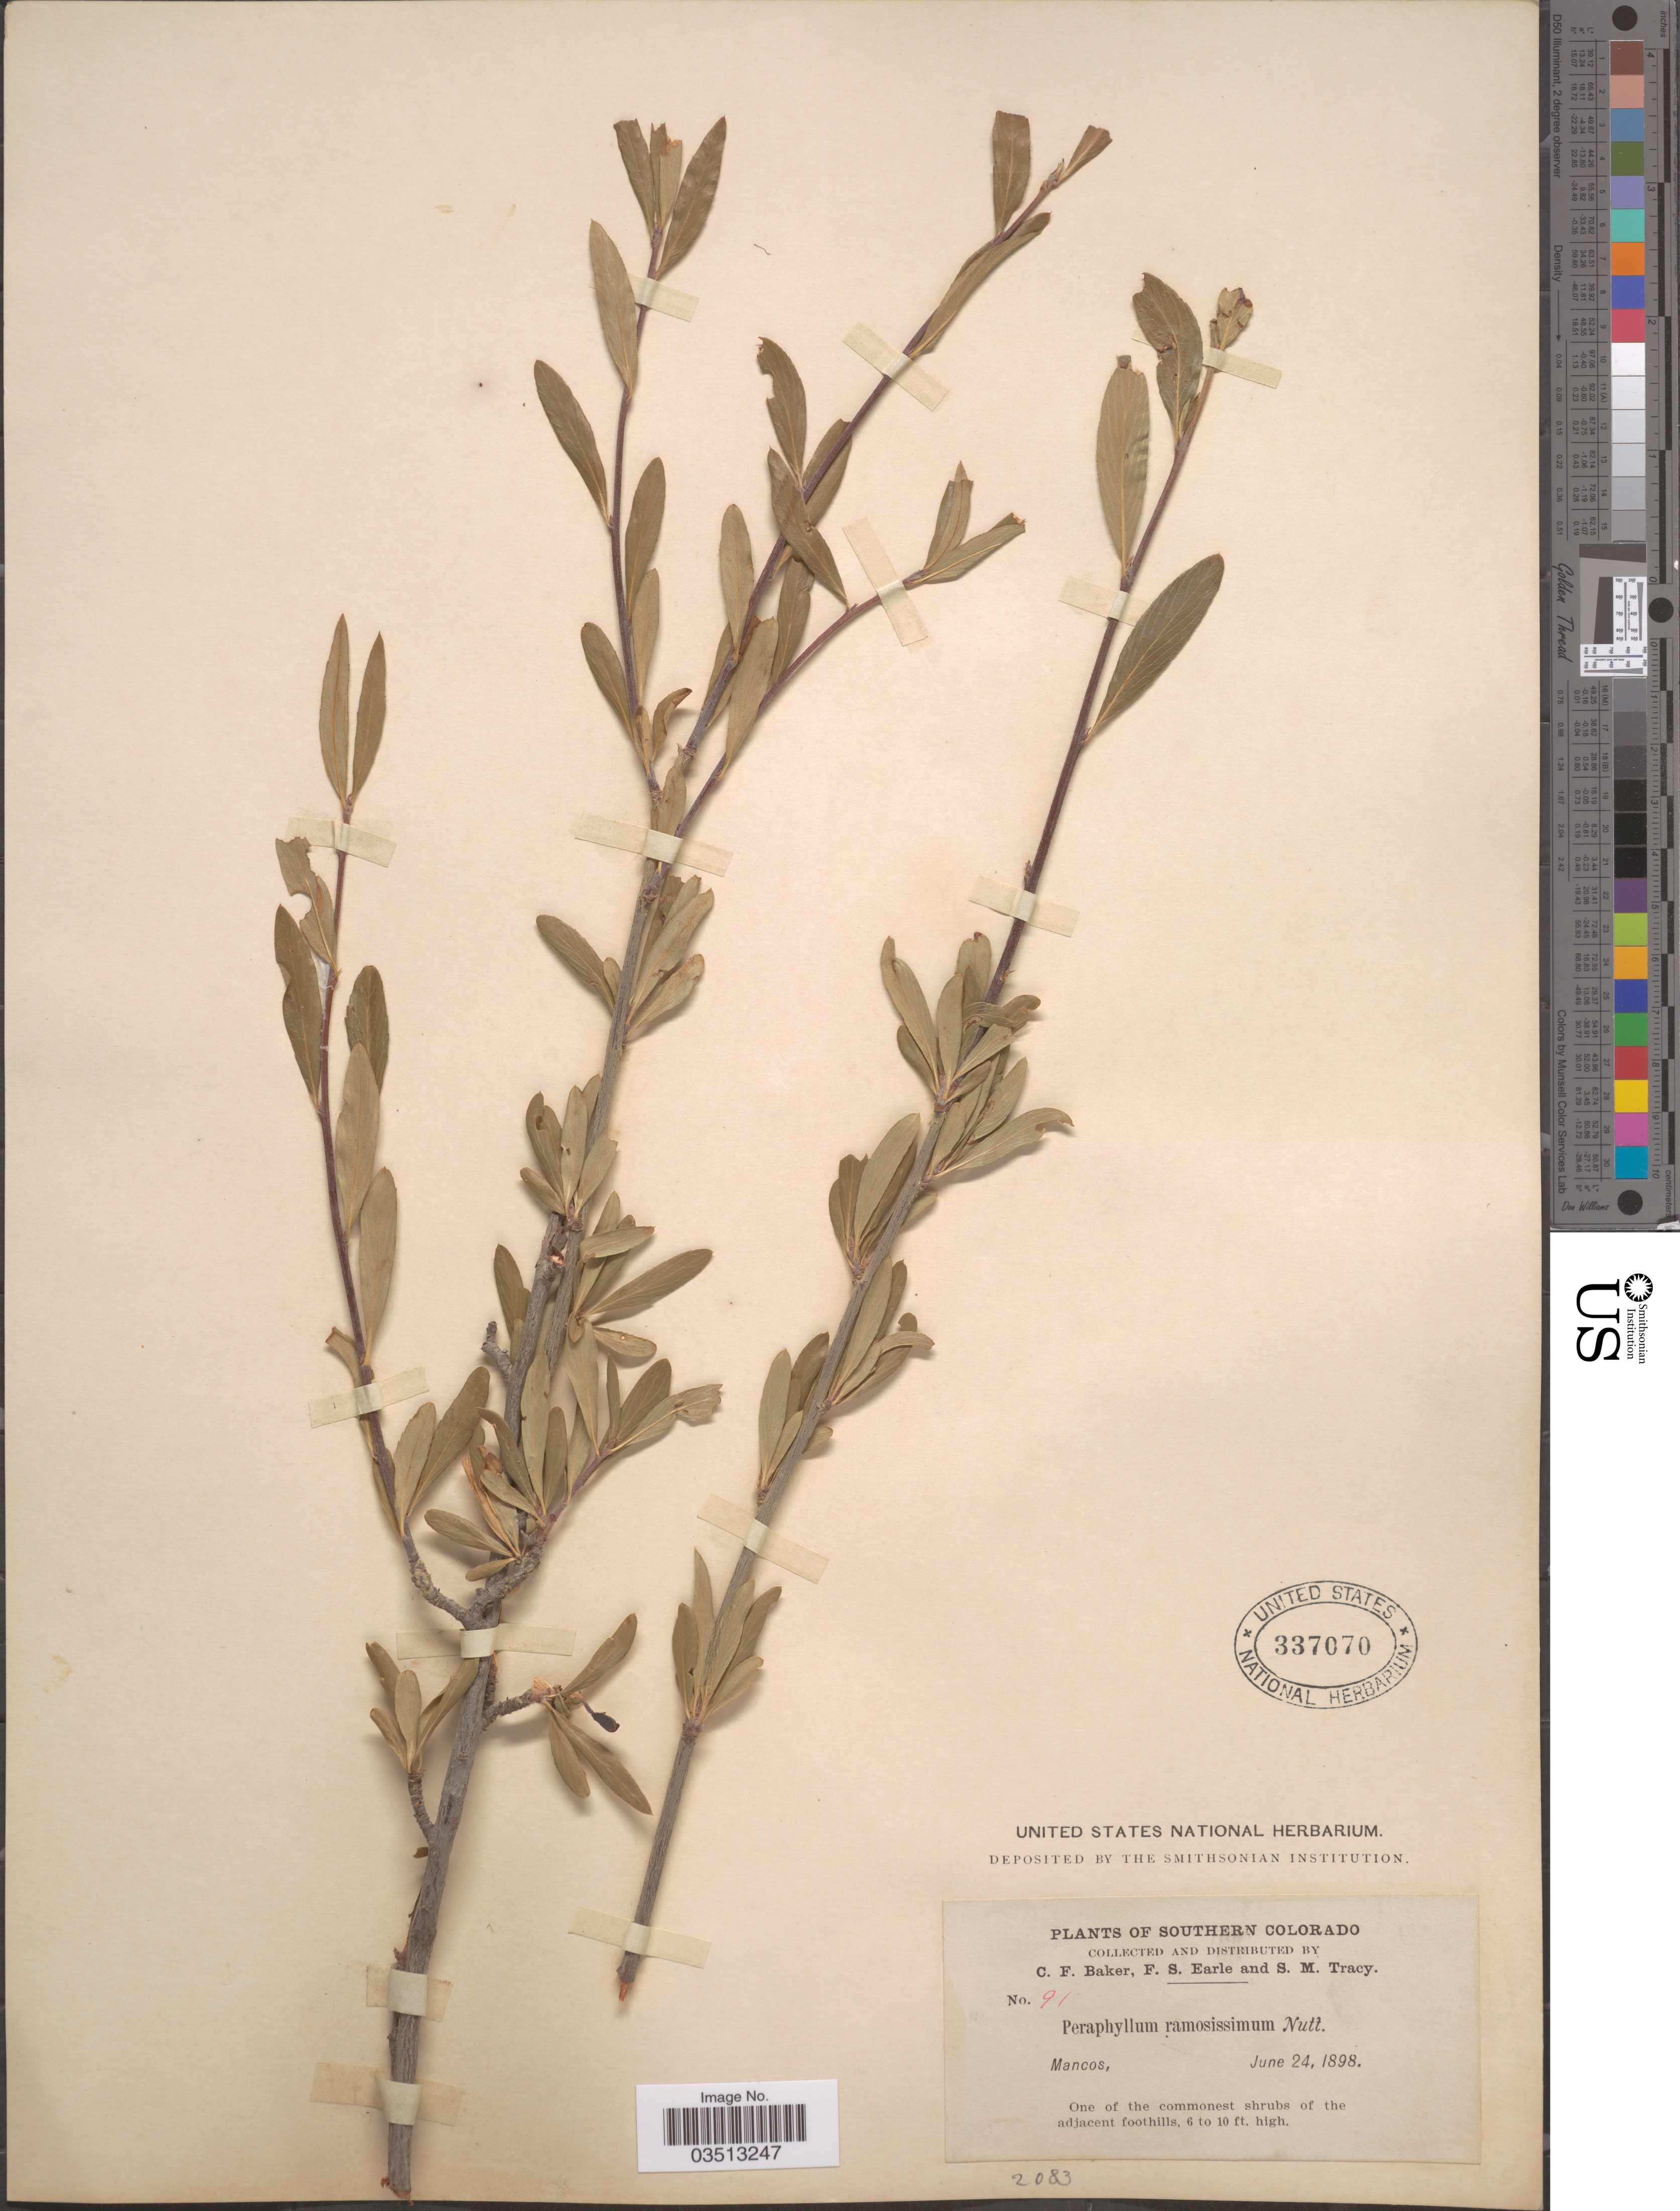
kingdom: Plantae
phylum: Tracheophyta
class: Magnoliopsida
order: Rosales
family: Rosaceae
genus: Peraphyllum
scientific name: Peraphyllum ramosissimum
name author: Nutt.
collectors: C. F. Baker, F. S. Earle & S. M. Tracy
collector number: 91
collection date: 1898-06-24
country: United States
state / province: Colorado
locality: Southern Colorado. Mancos.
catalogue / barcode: US 337070